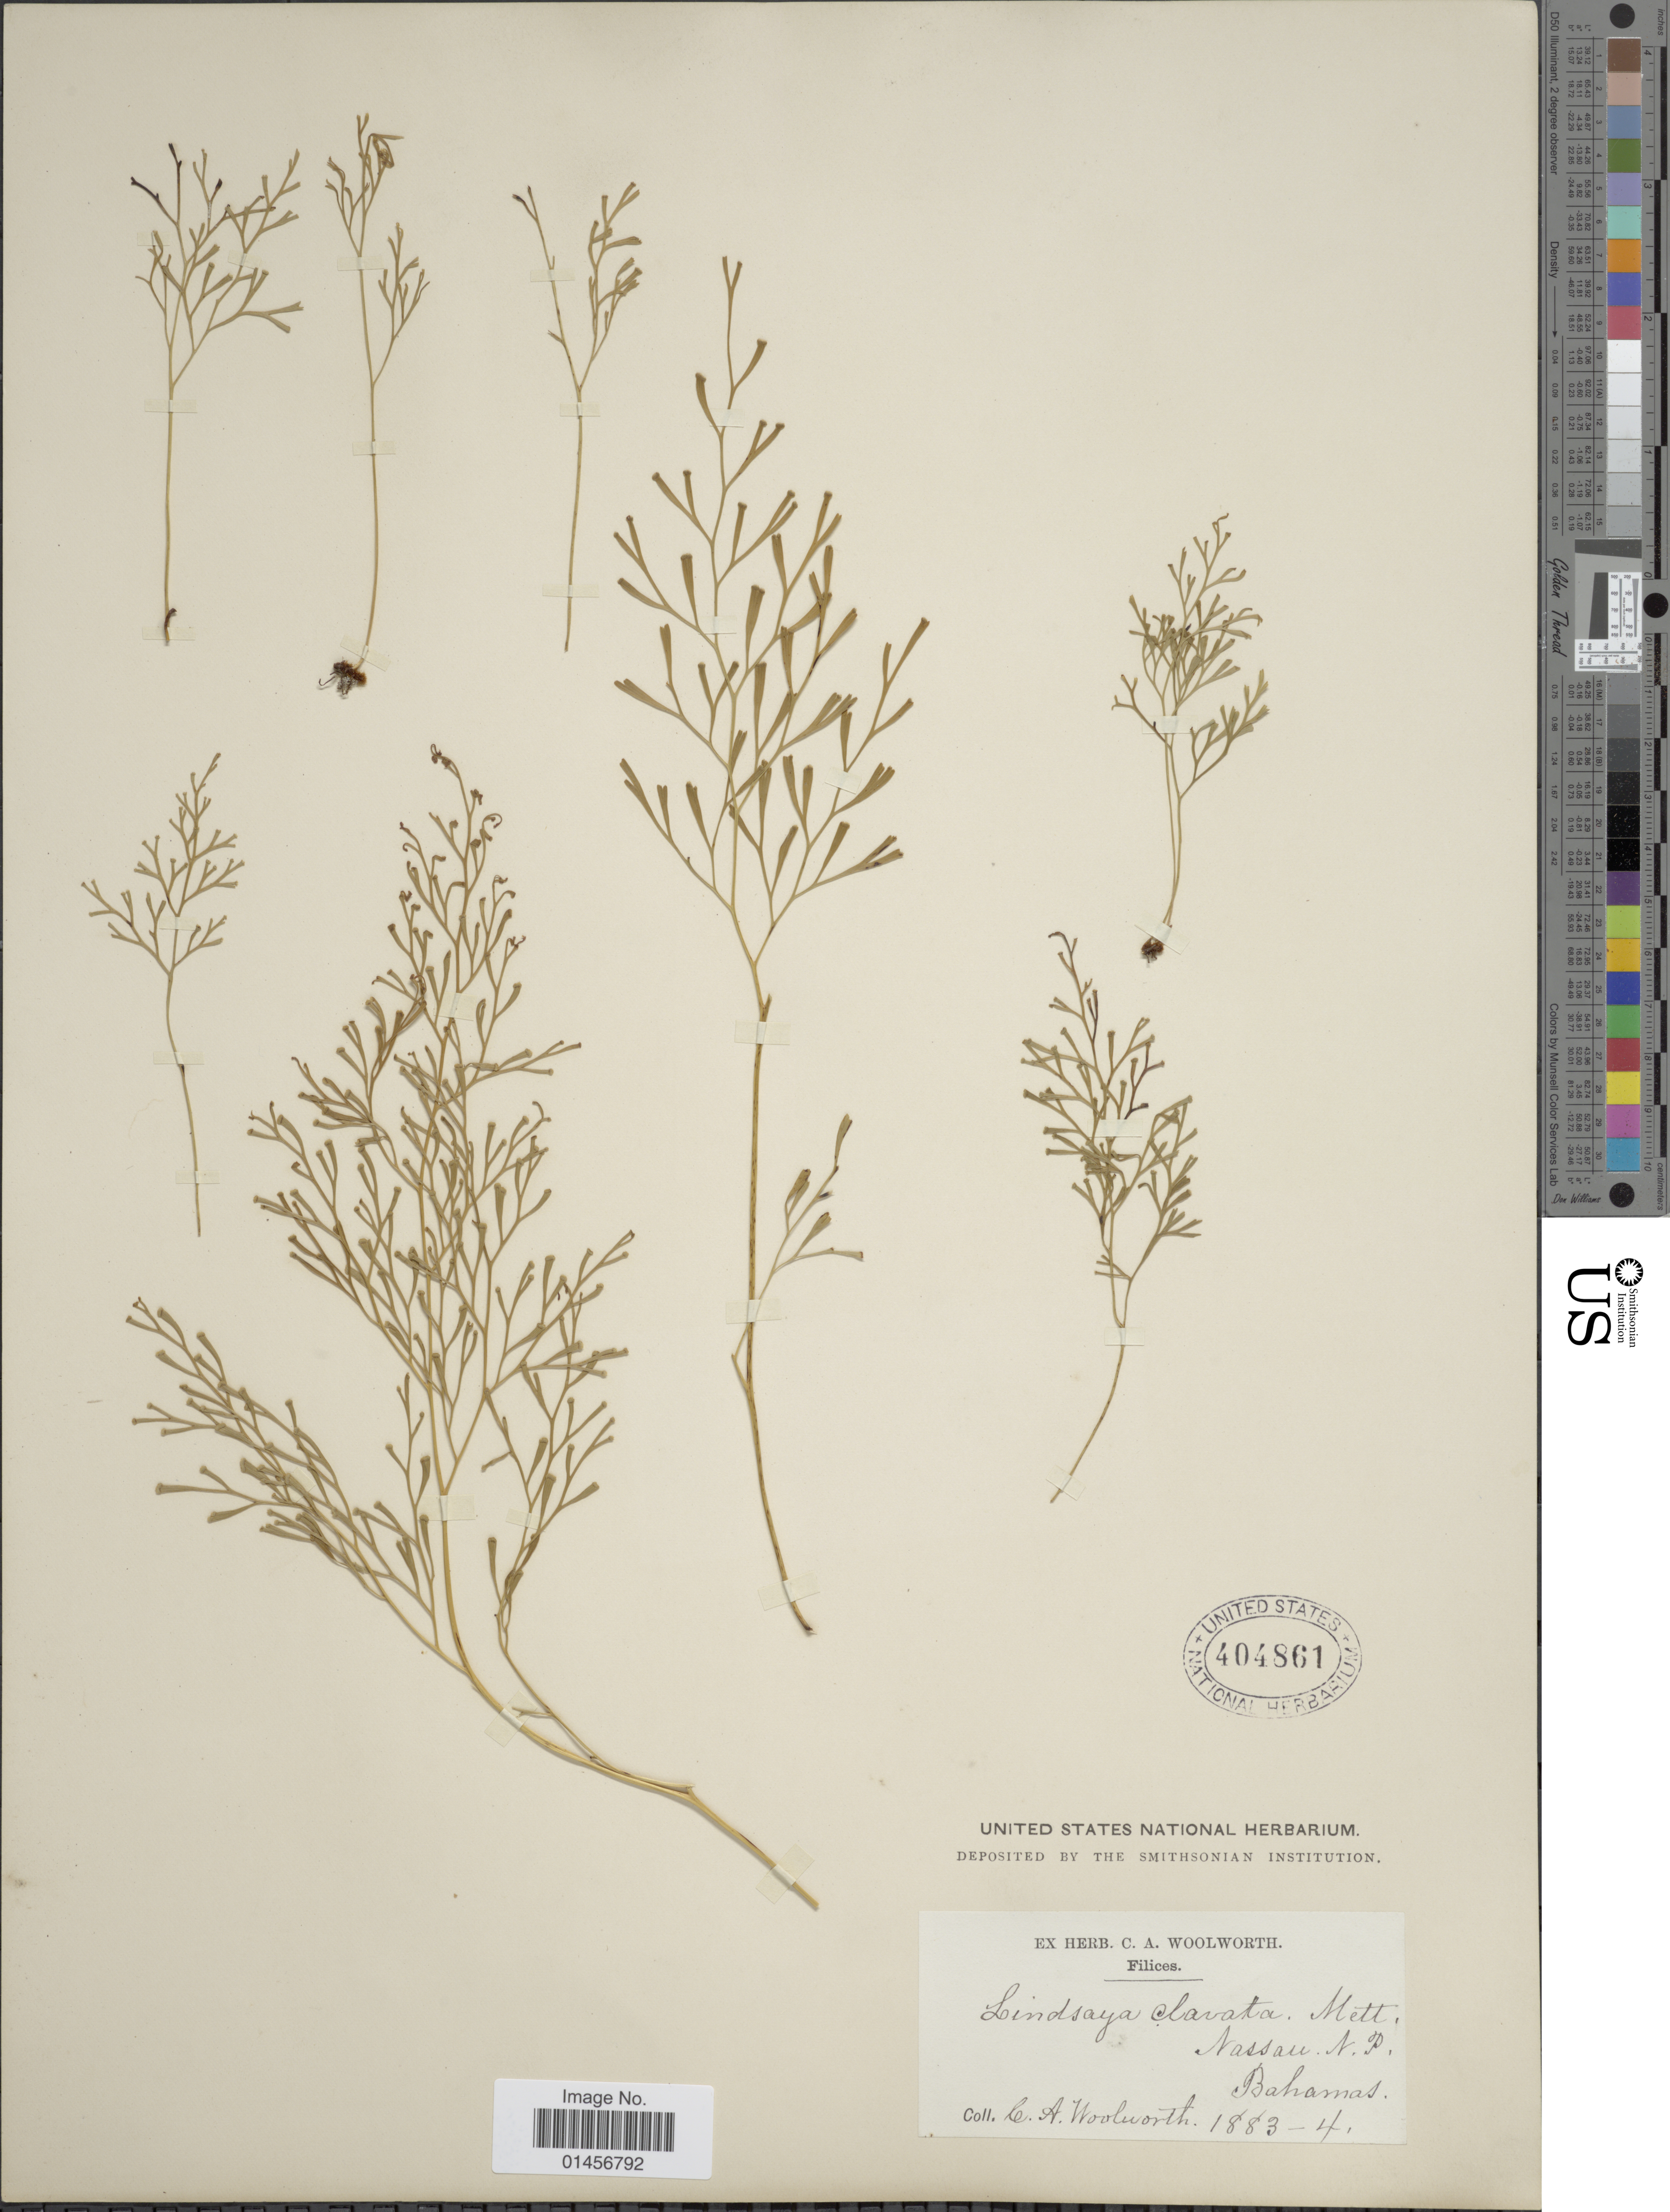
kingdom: Plantae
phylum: Tracheophyta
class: Polypodiopsida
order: Polypodiales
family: Lindsaeaceae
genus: Sphenomeris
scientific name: Sphenomeris clavata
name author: (L.) Maxon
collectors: C. Woolworth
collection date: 1883/1884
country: Bahamas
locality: Bahamas, Nassau, N. P.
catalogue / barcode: US 404861